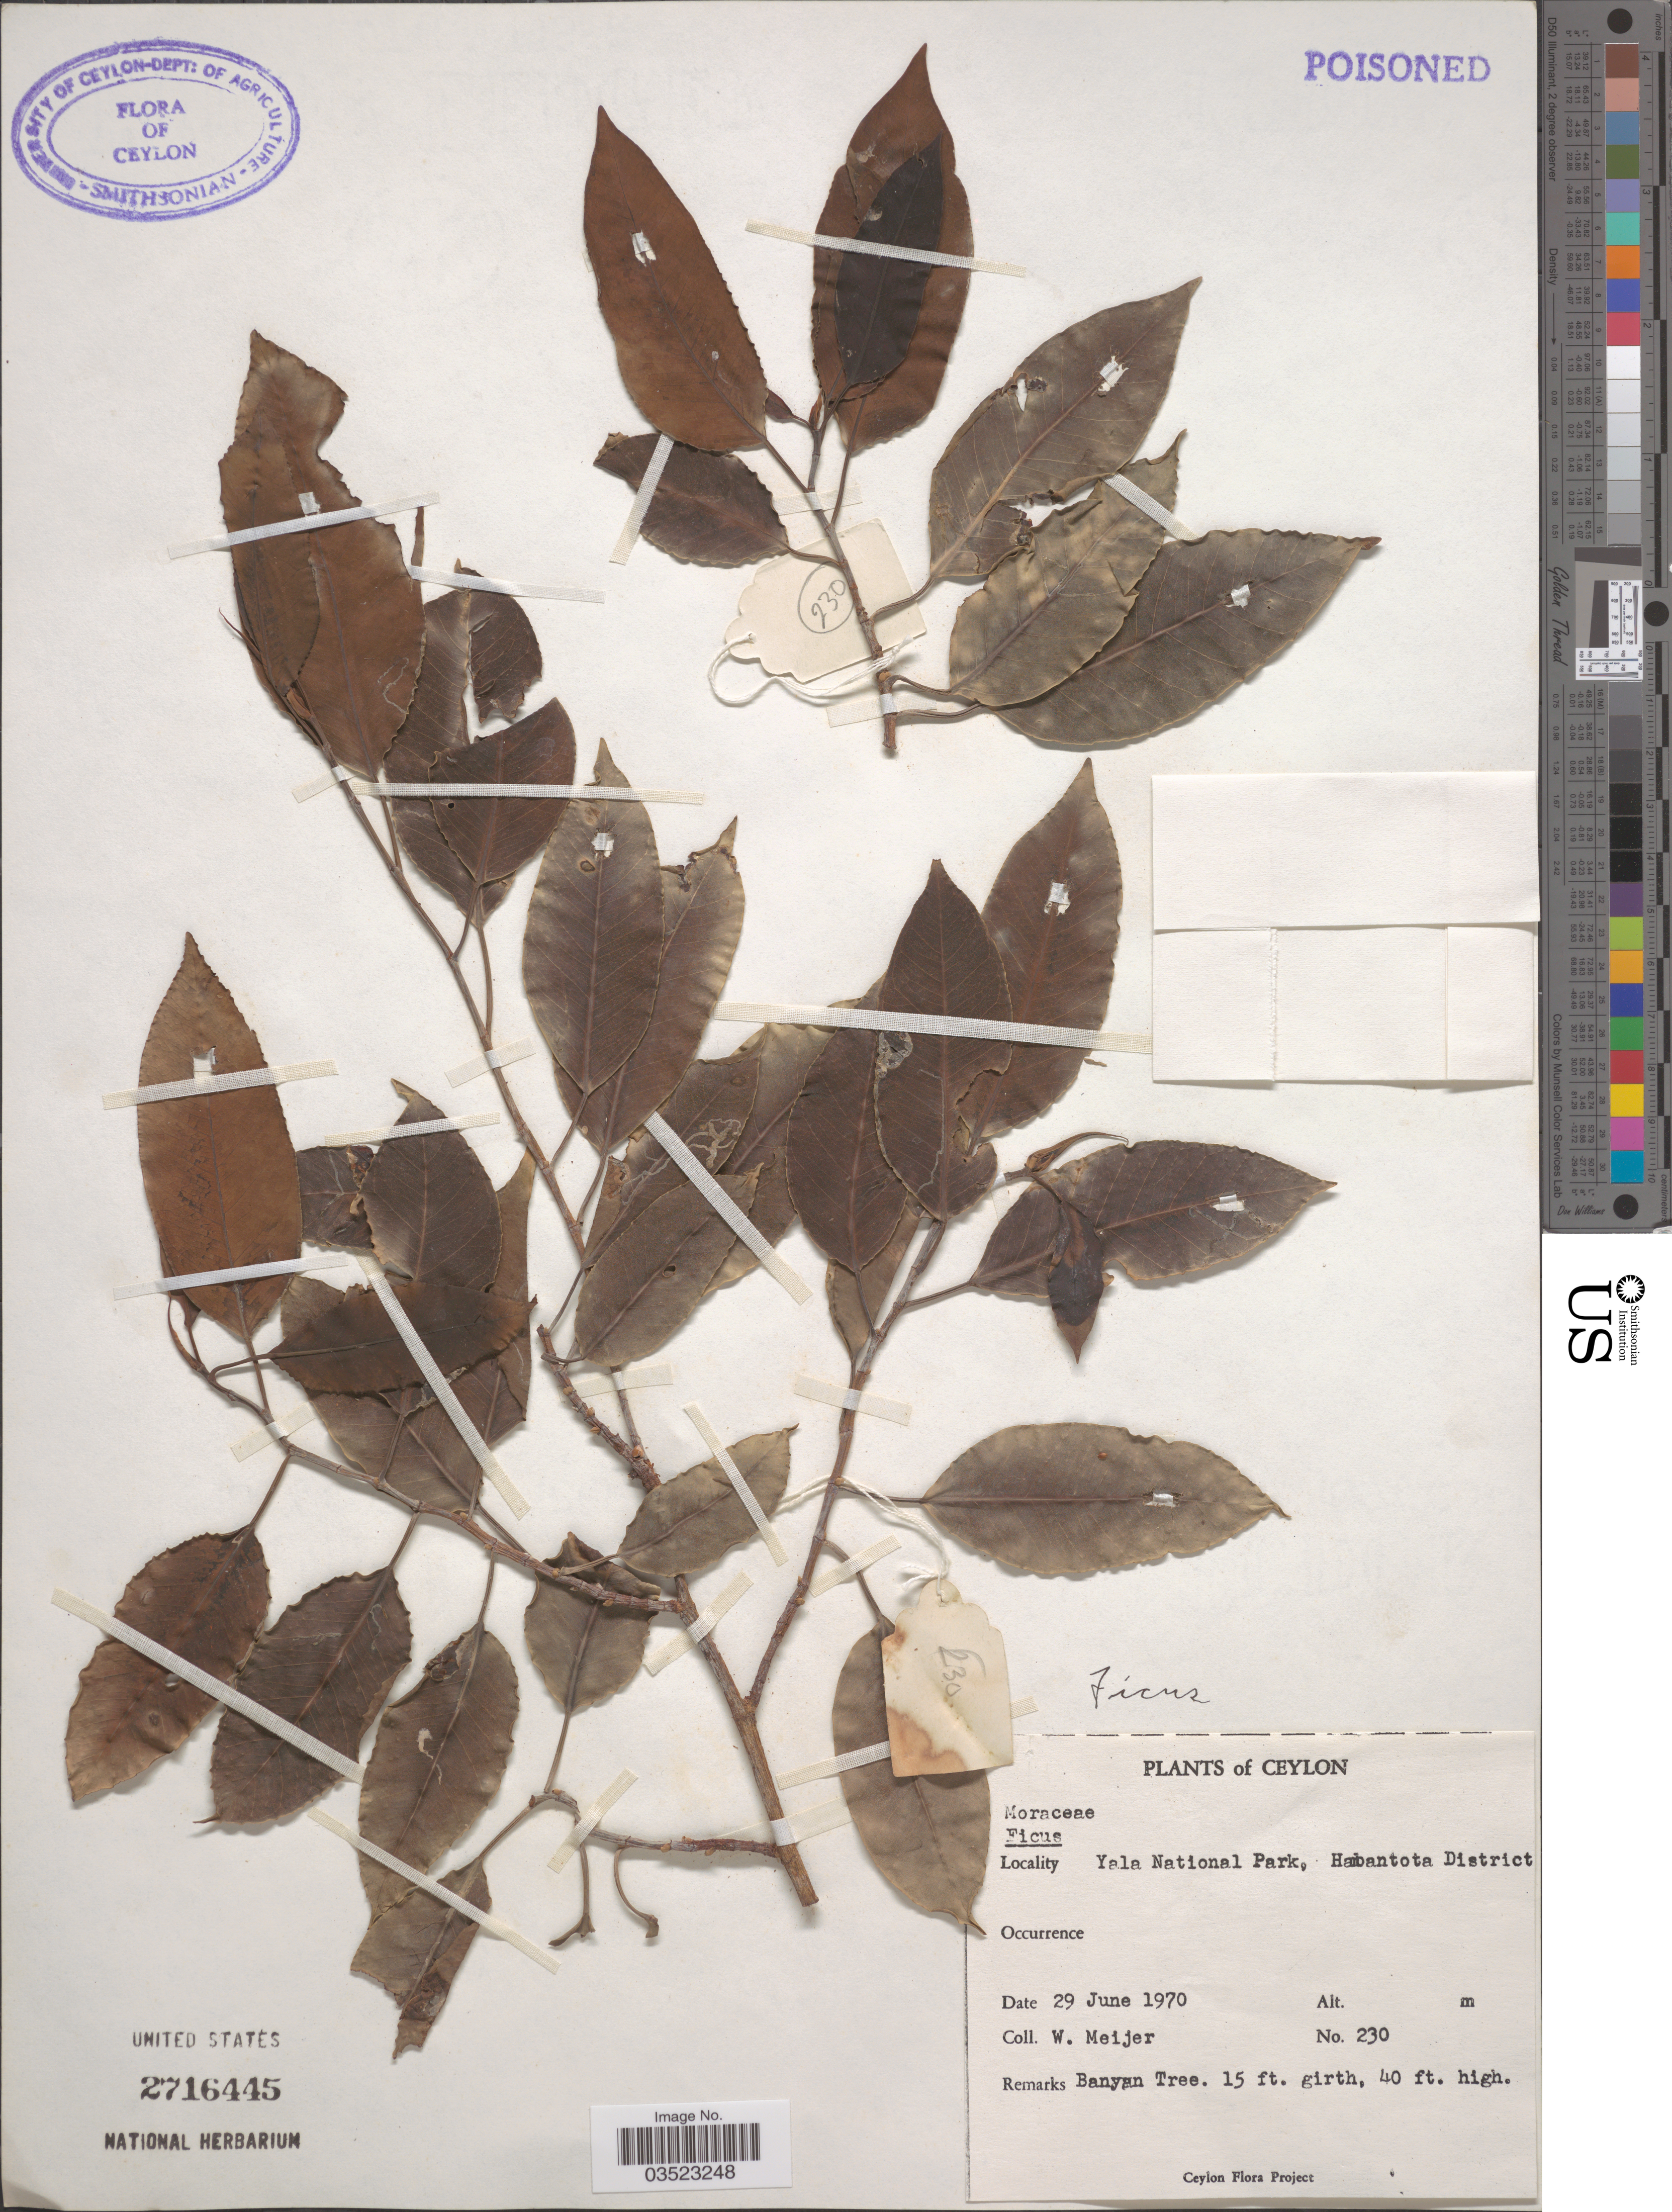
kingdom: Plantae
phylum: Tracheophyta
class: Magnoliopsida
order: Rosales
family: Moraceae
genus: Ficus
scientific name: Ficus sp.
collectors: W. Meijer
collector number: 230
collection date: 1970-06-29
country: Sri Lanka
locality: Ceylon. Yala National Park, Hambantota District.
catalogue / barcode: US 2716445